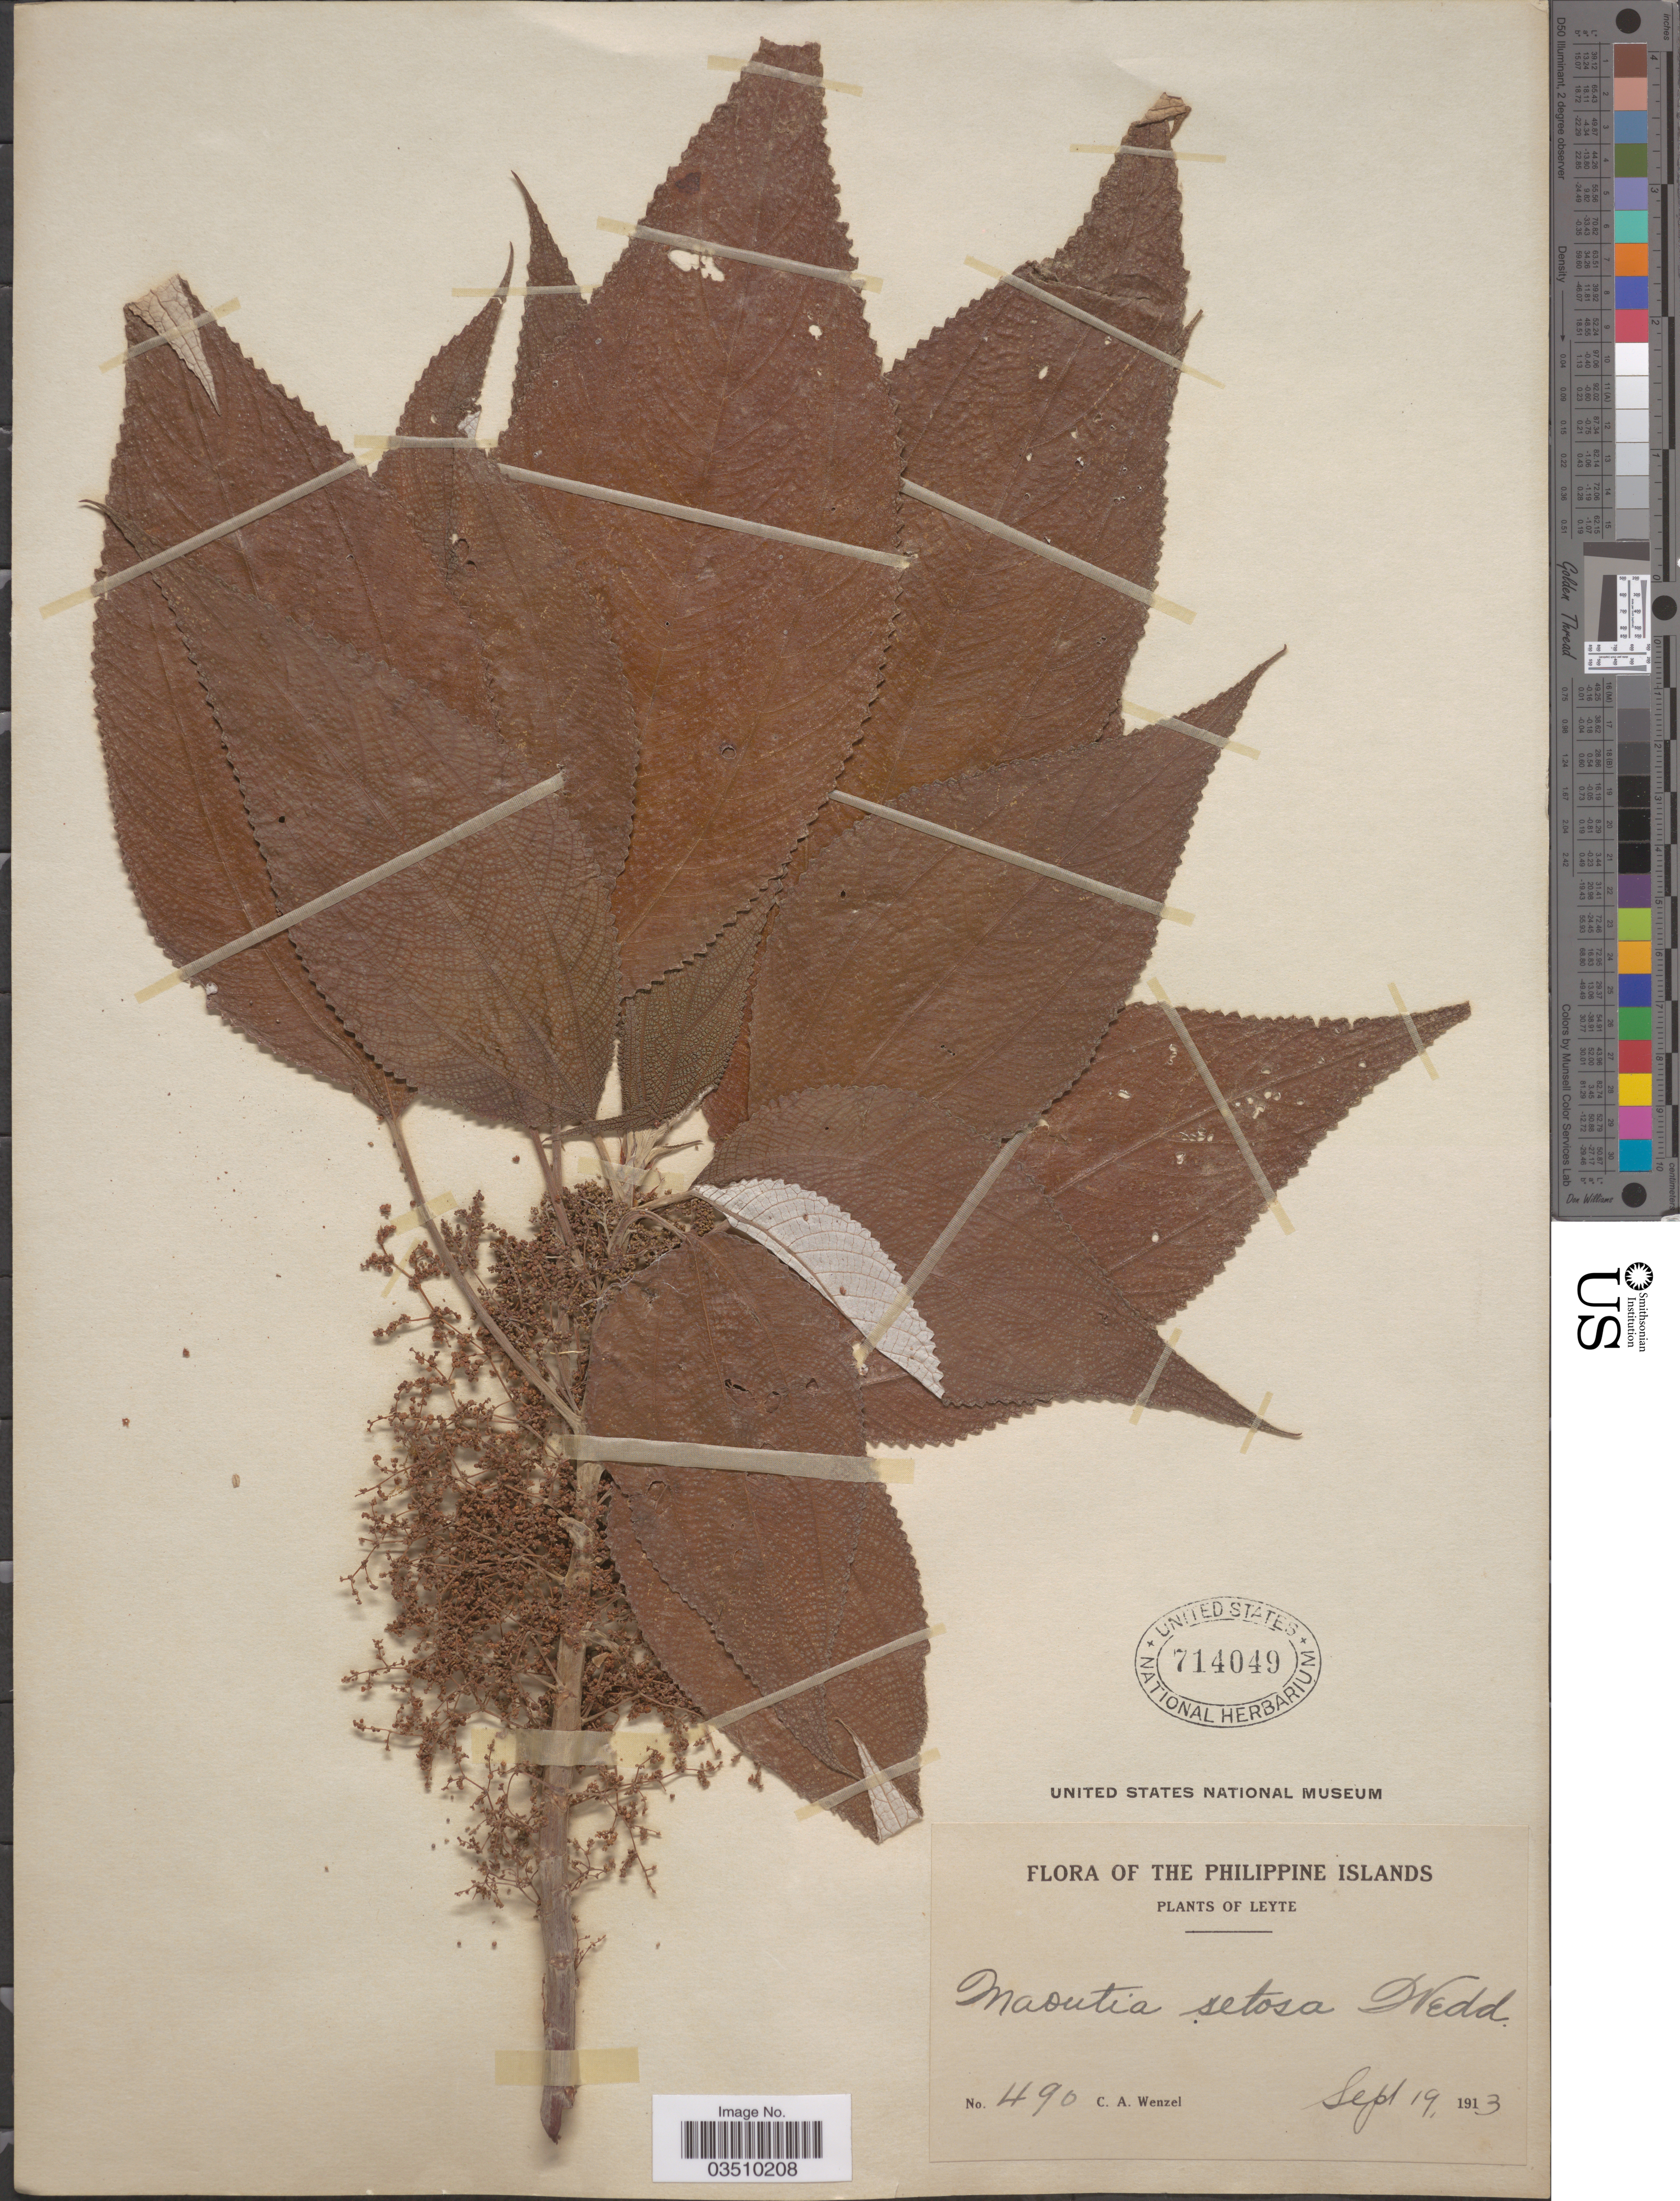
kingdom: Plantae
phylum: Tracheophyta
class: Magnoliopsida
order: Rosales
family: Urticaceae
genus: Maoutia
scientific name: Maoutia setosa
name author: Wedd.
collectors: C. Wenzel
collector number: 490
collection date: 1913-09-19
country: Philippines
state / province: Eastern Visayas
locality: Leyte.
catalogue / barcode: US 714049